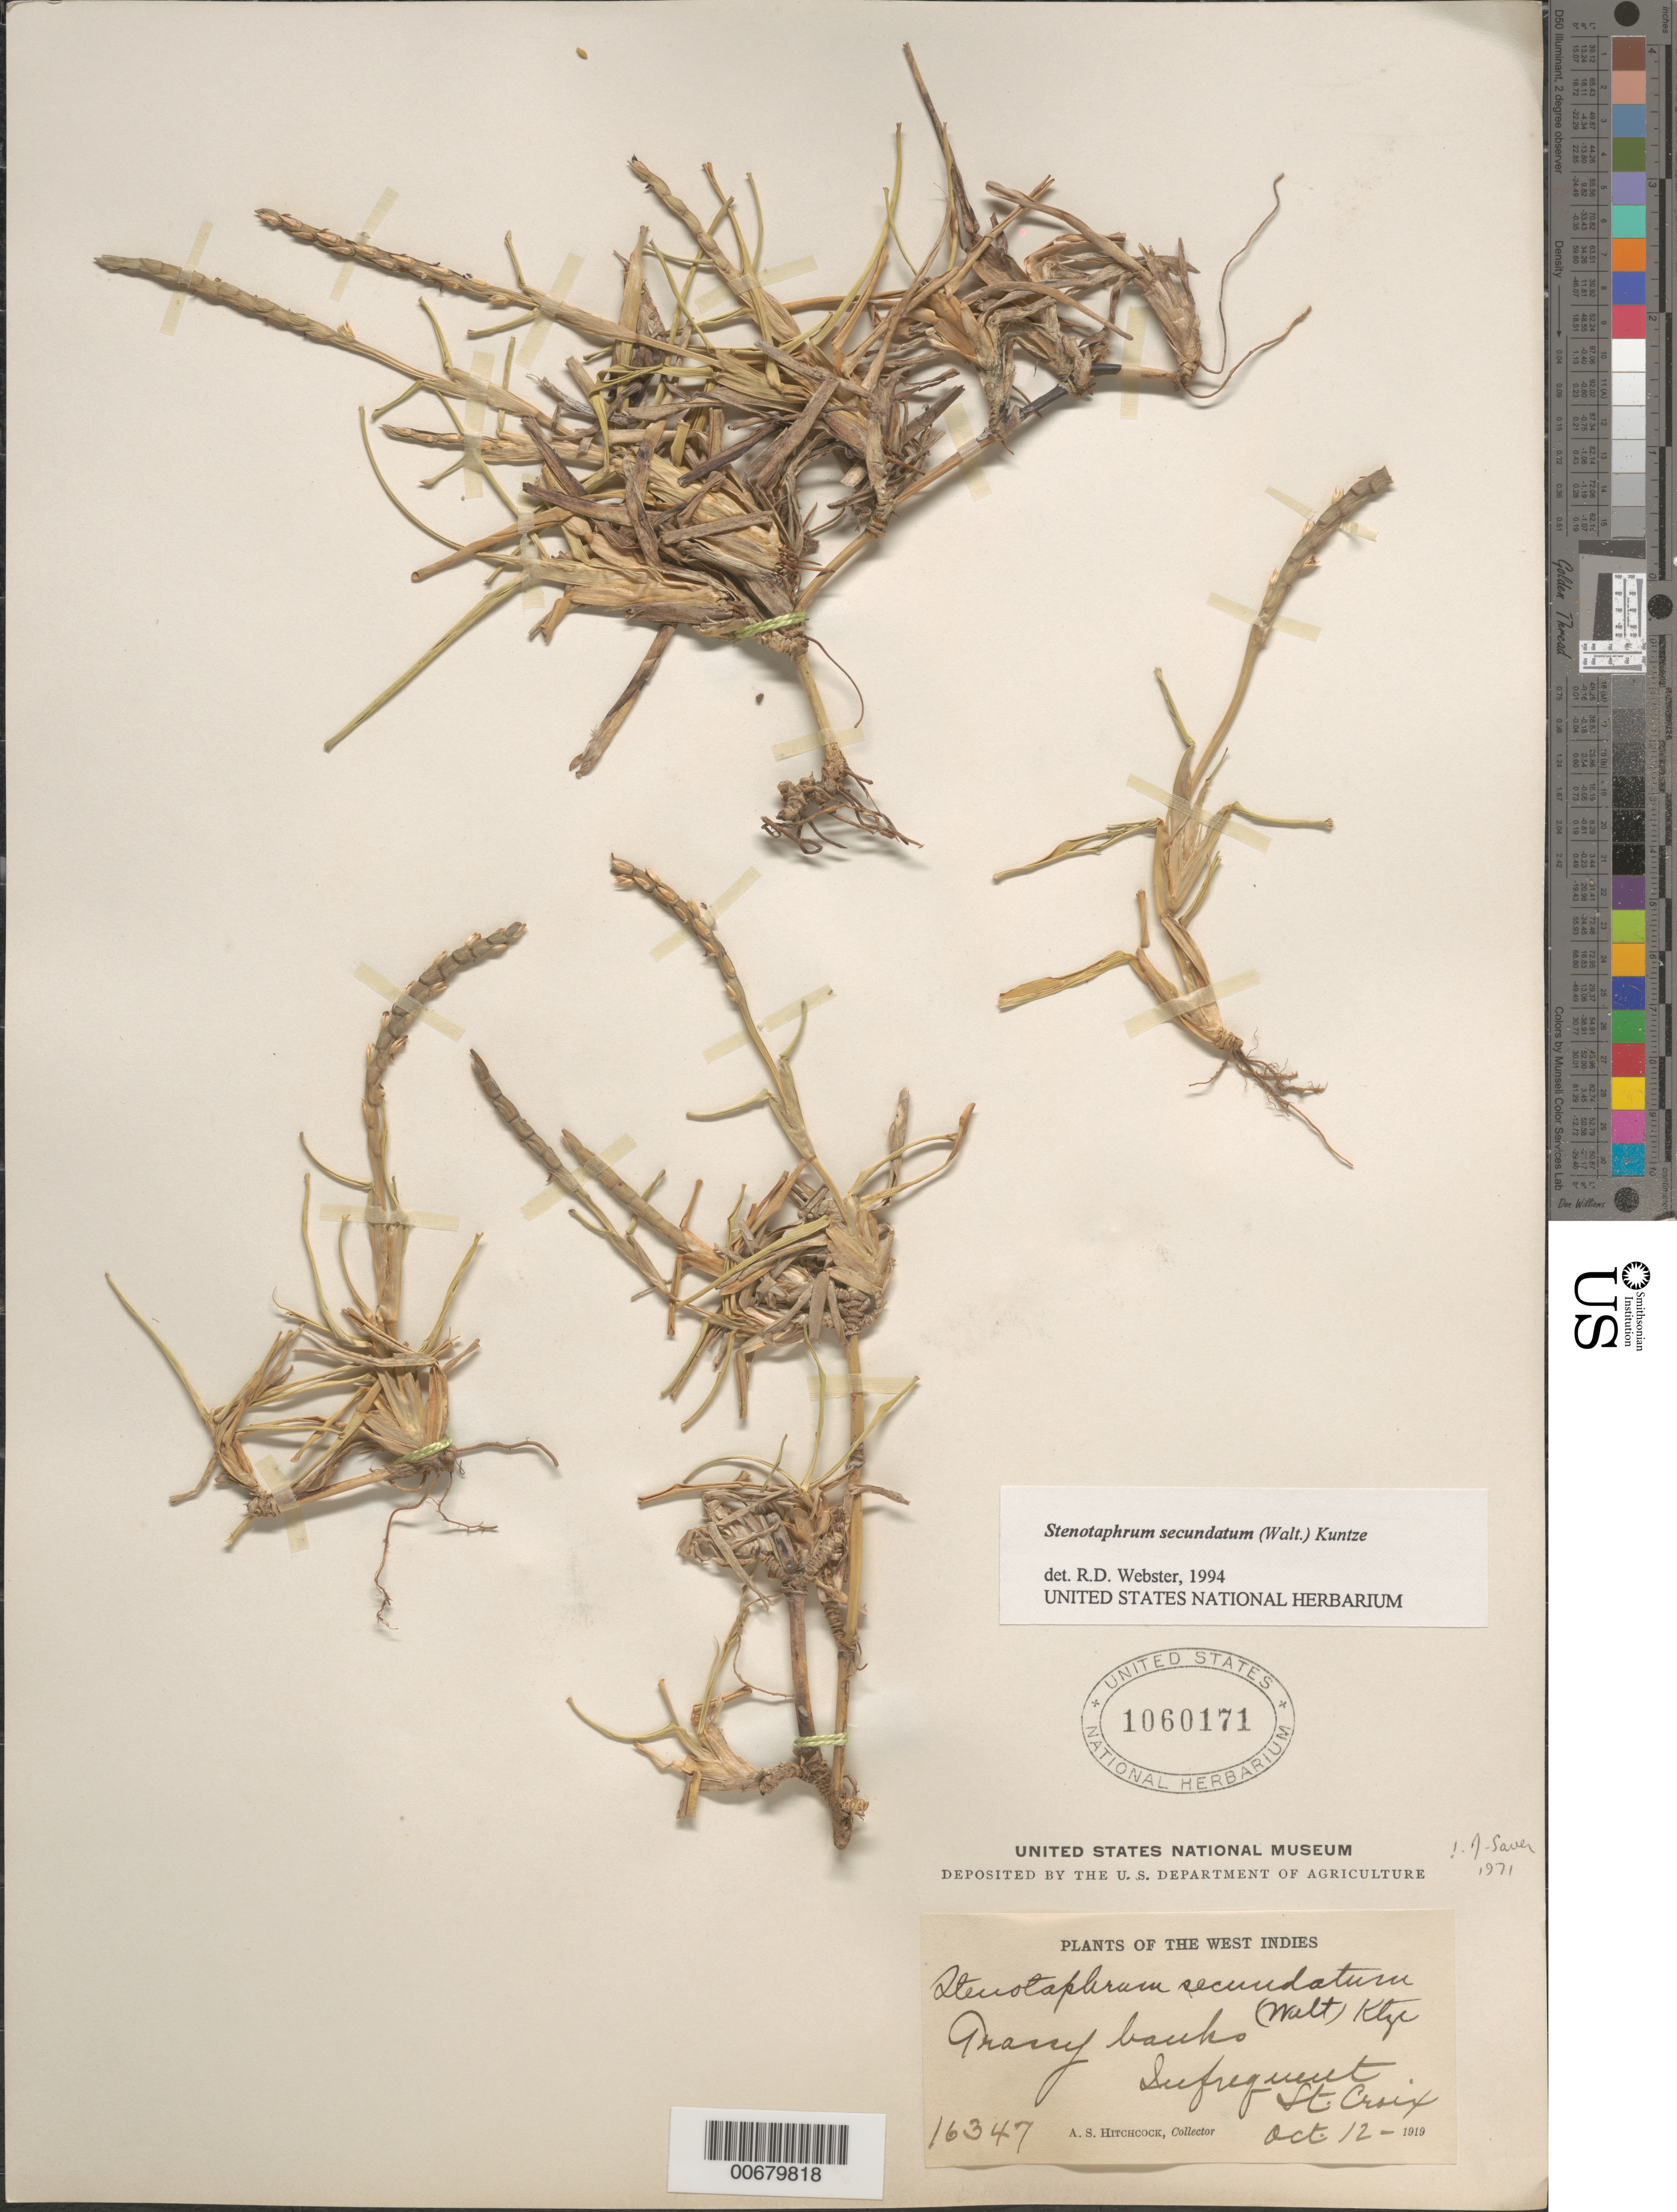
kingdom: Plantae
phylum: Tracheophyta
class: Liliopsida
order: Poales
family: Poaceae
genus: Stenotaphrum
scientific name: Stenotaphrum secundatum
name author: (Walter) Kuntze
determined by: Webster, Robert D.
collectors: A. S. Hitchcock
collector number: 16347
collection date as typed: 12 Oct 1919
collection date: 1919-10-12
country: U.S. Virgin Islands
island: St. Croix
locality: St. Croix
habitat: Grassy banks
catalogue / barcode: US 1060171